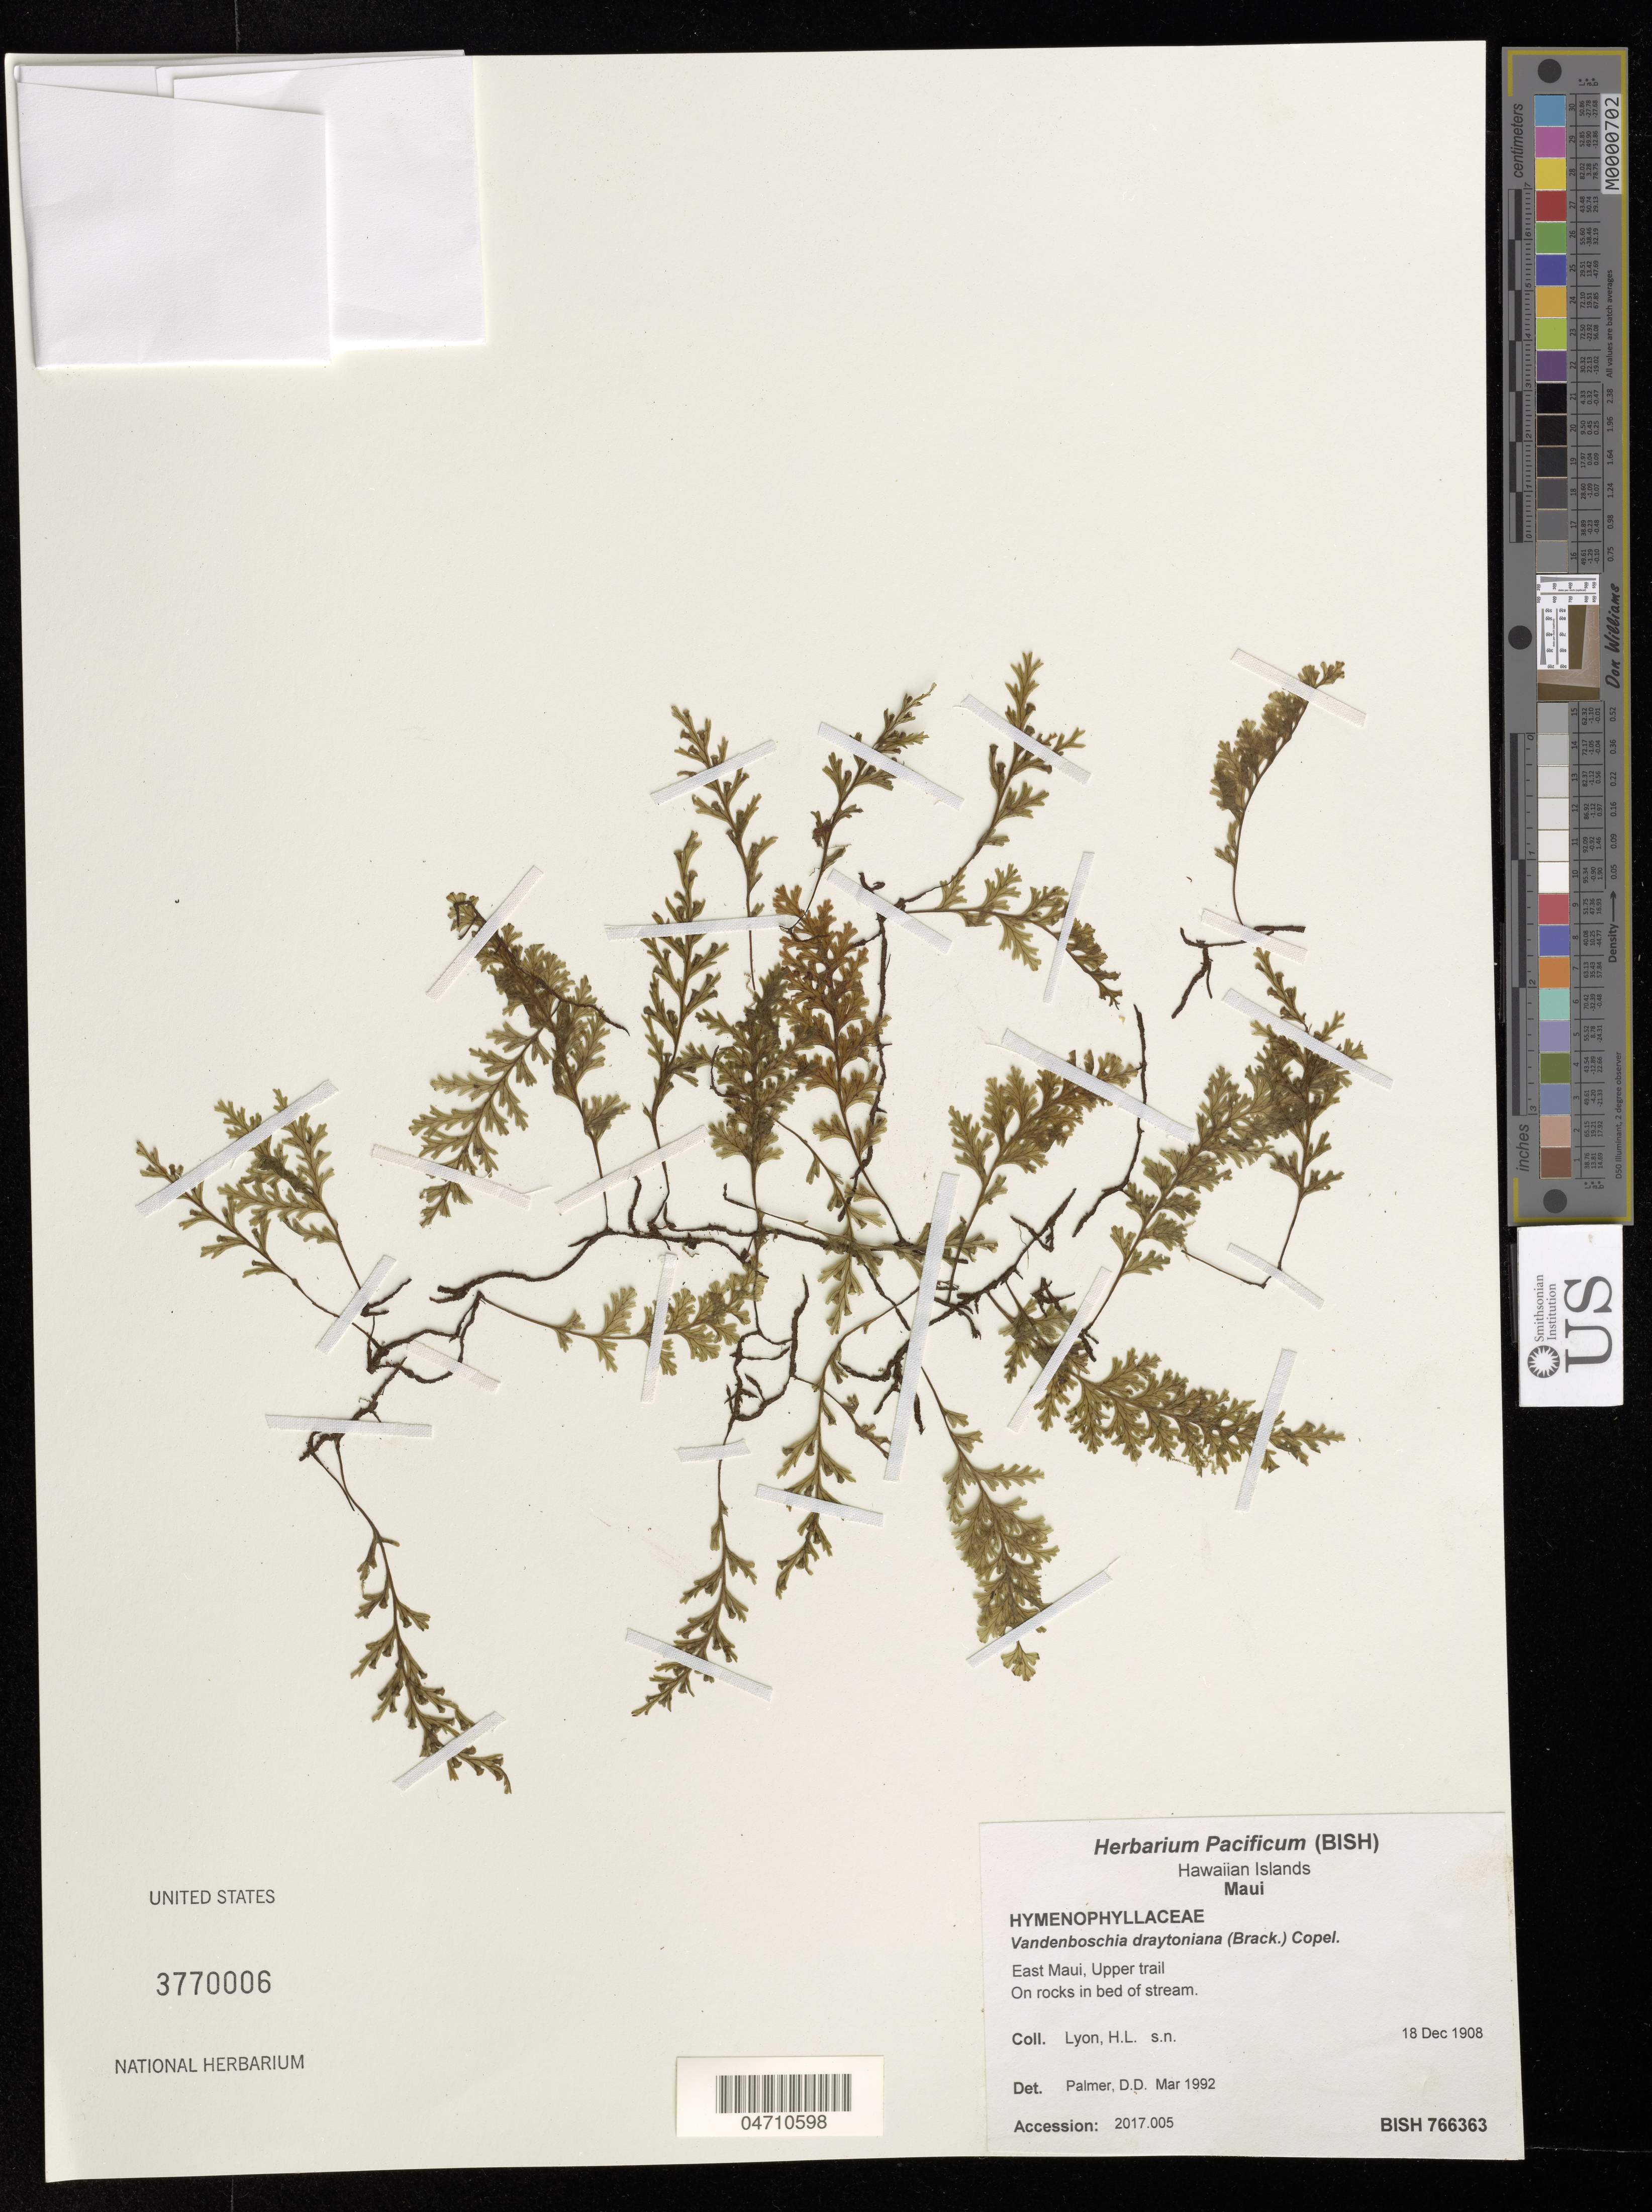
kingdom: Plantae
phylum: Tracheophyta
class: Polypodiopsida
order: Hymenophyllales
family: Hymenophyllaceae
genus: Crepidomanes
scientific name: Crepidomanes draytonianum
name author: (Brack.) Ebihara & K. Iwats.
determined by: Wagner, W. L., (BOT), Smithsonian Institution - National Museum of Natural History (UNITED STATES)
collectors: H. Lyon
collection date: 1908-12-18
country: United States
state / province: Hawaii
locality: Hawaiian Islands. Maui. East Maui, Upper trail.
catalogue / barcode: US 3770006